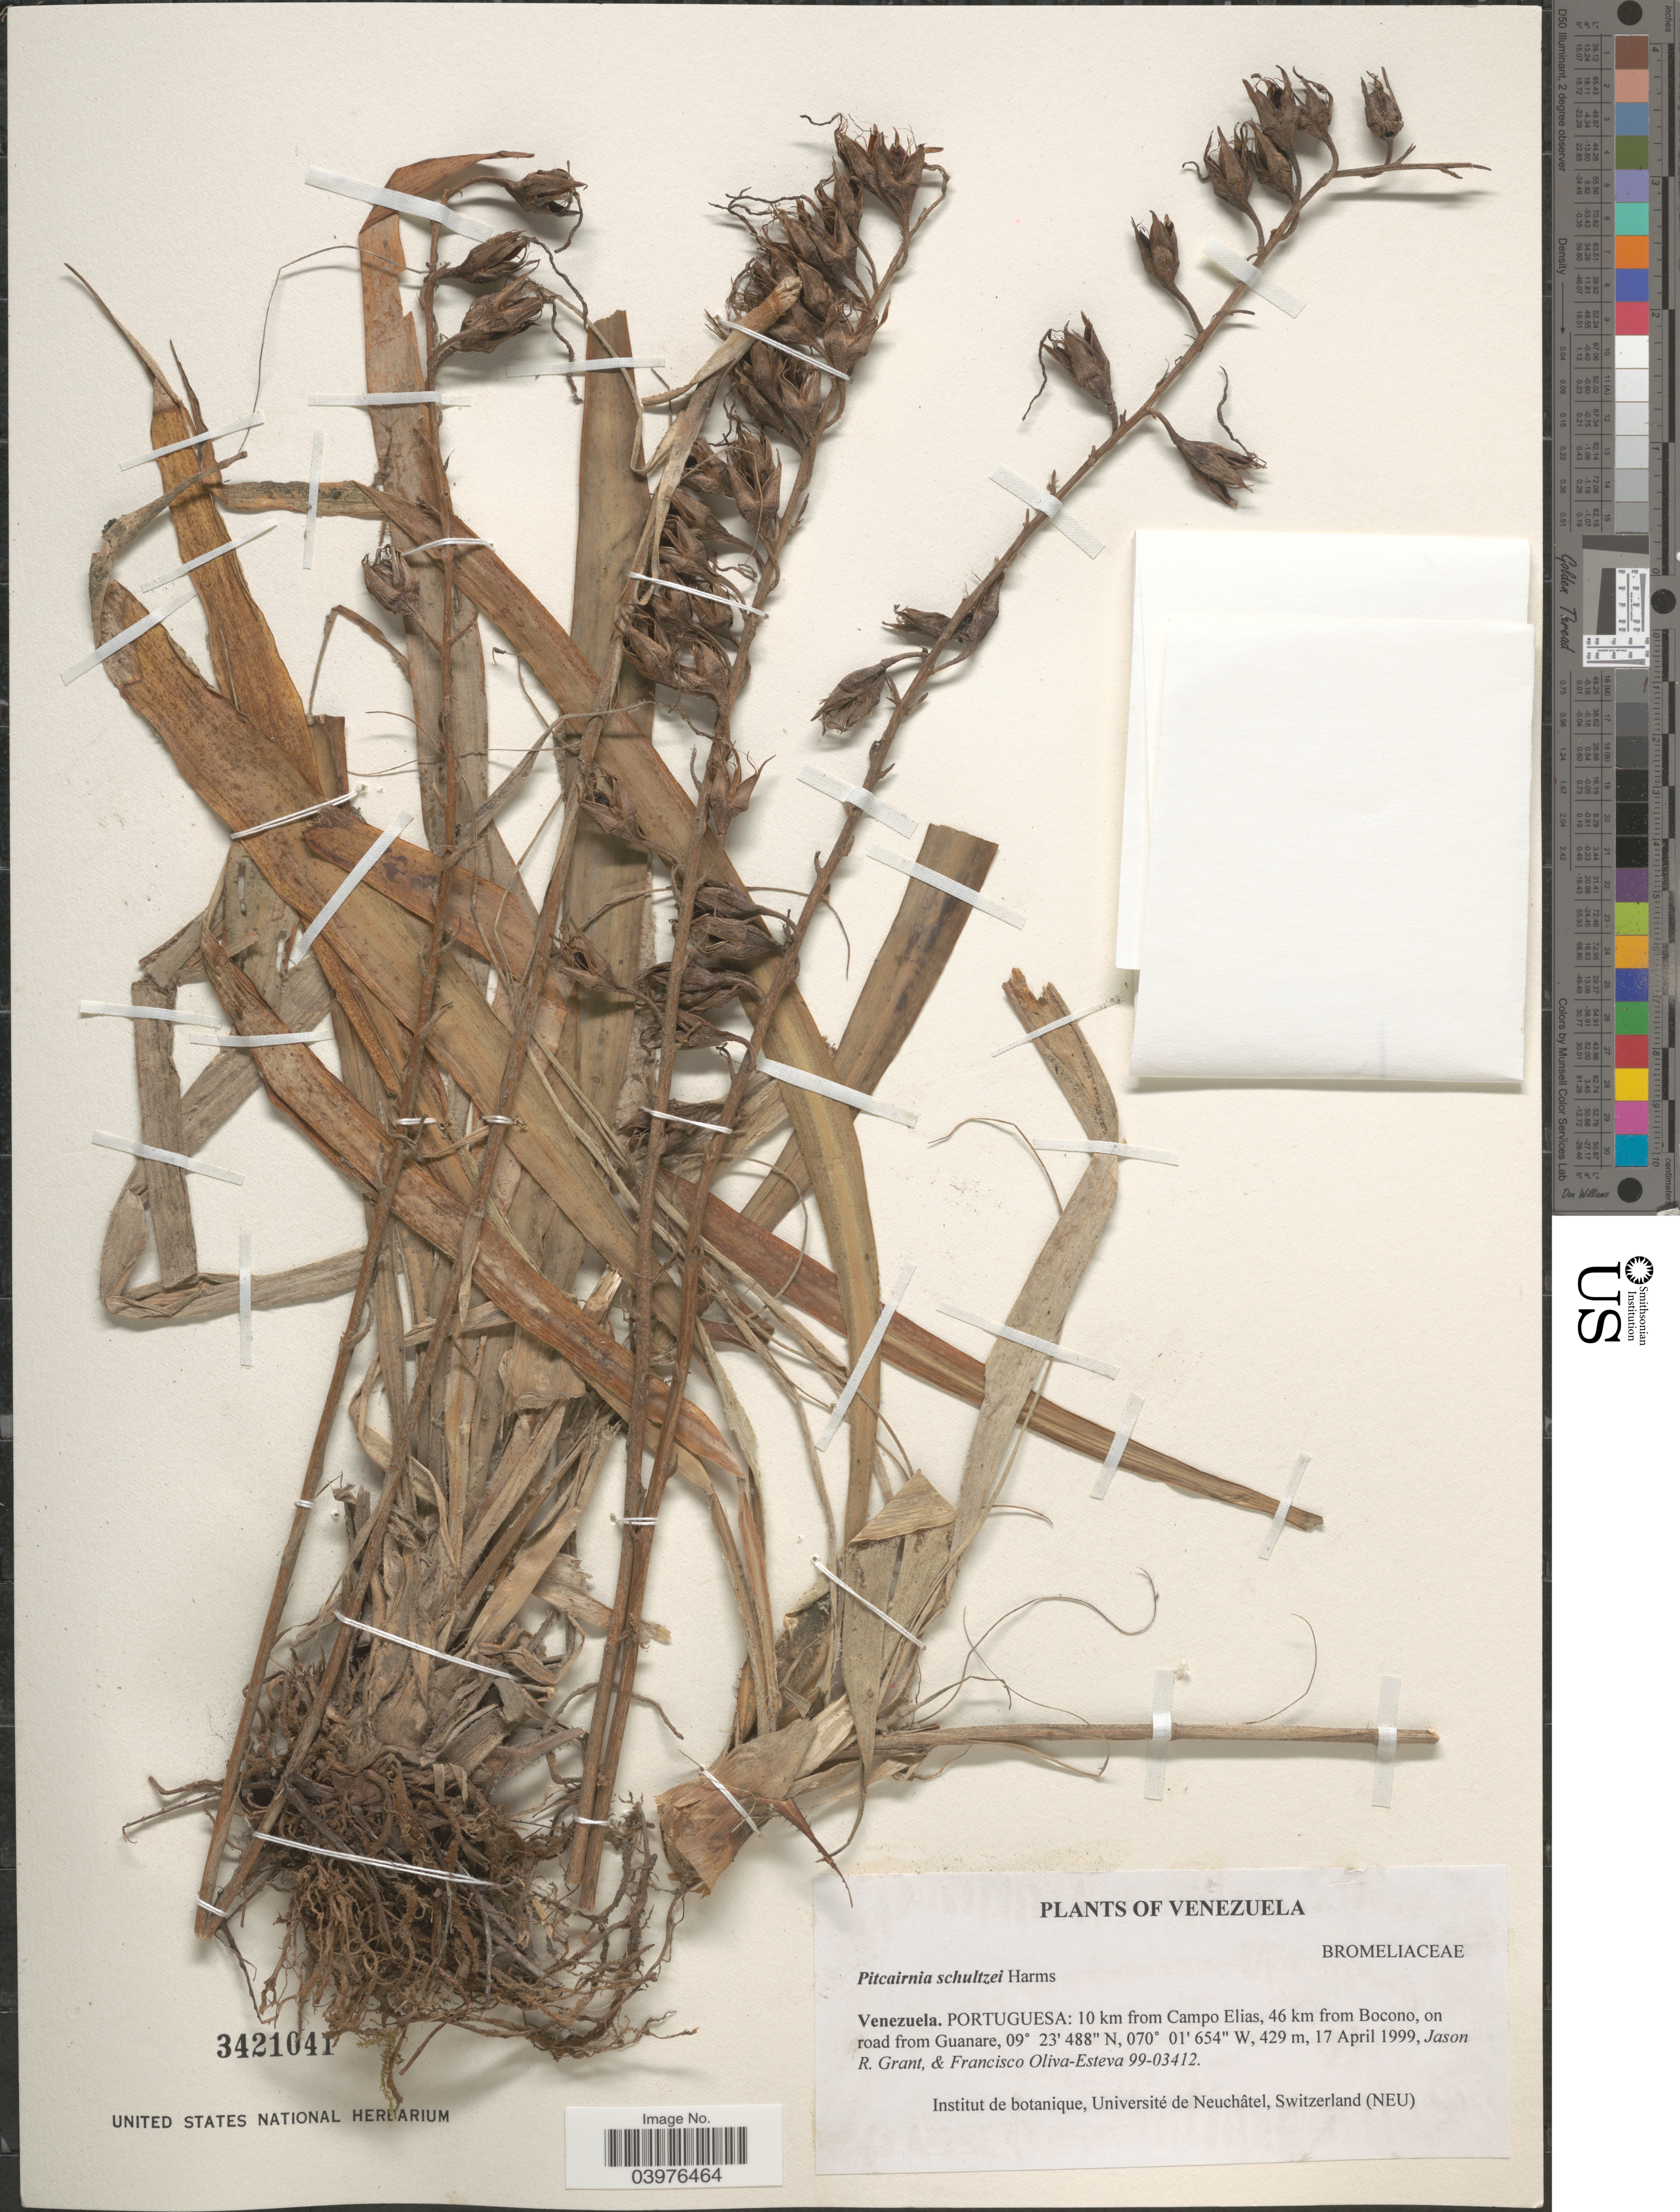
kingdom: Plantae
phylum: Tracheophyta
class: Liliopsida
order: Poales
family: Bromeliaceae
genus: Pitcairnia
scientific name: Pitcairnia schultzei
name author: Harms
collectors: J. R. Grant & F. Oliva-Esteva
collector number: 99-03412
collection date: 1999-04-17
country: Venezuela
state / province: Portuguesa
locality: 10 km from Campo Elias, 46 km from Bocono, on road from Guanare.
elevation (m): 429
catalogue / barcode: US 3421041